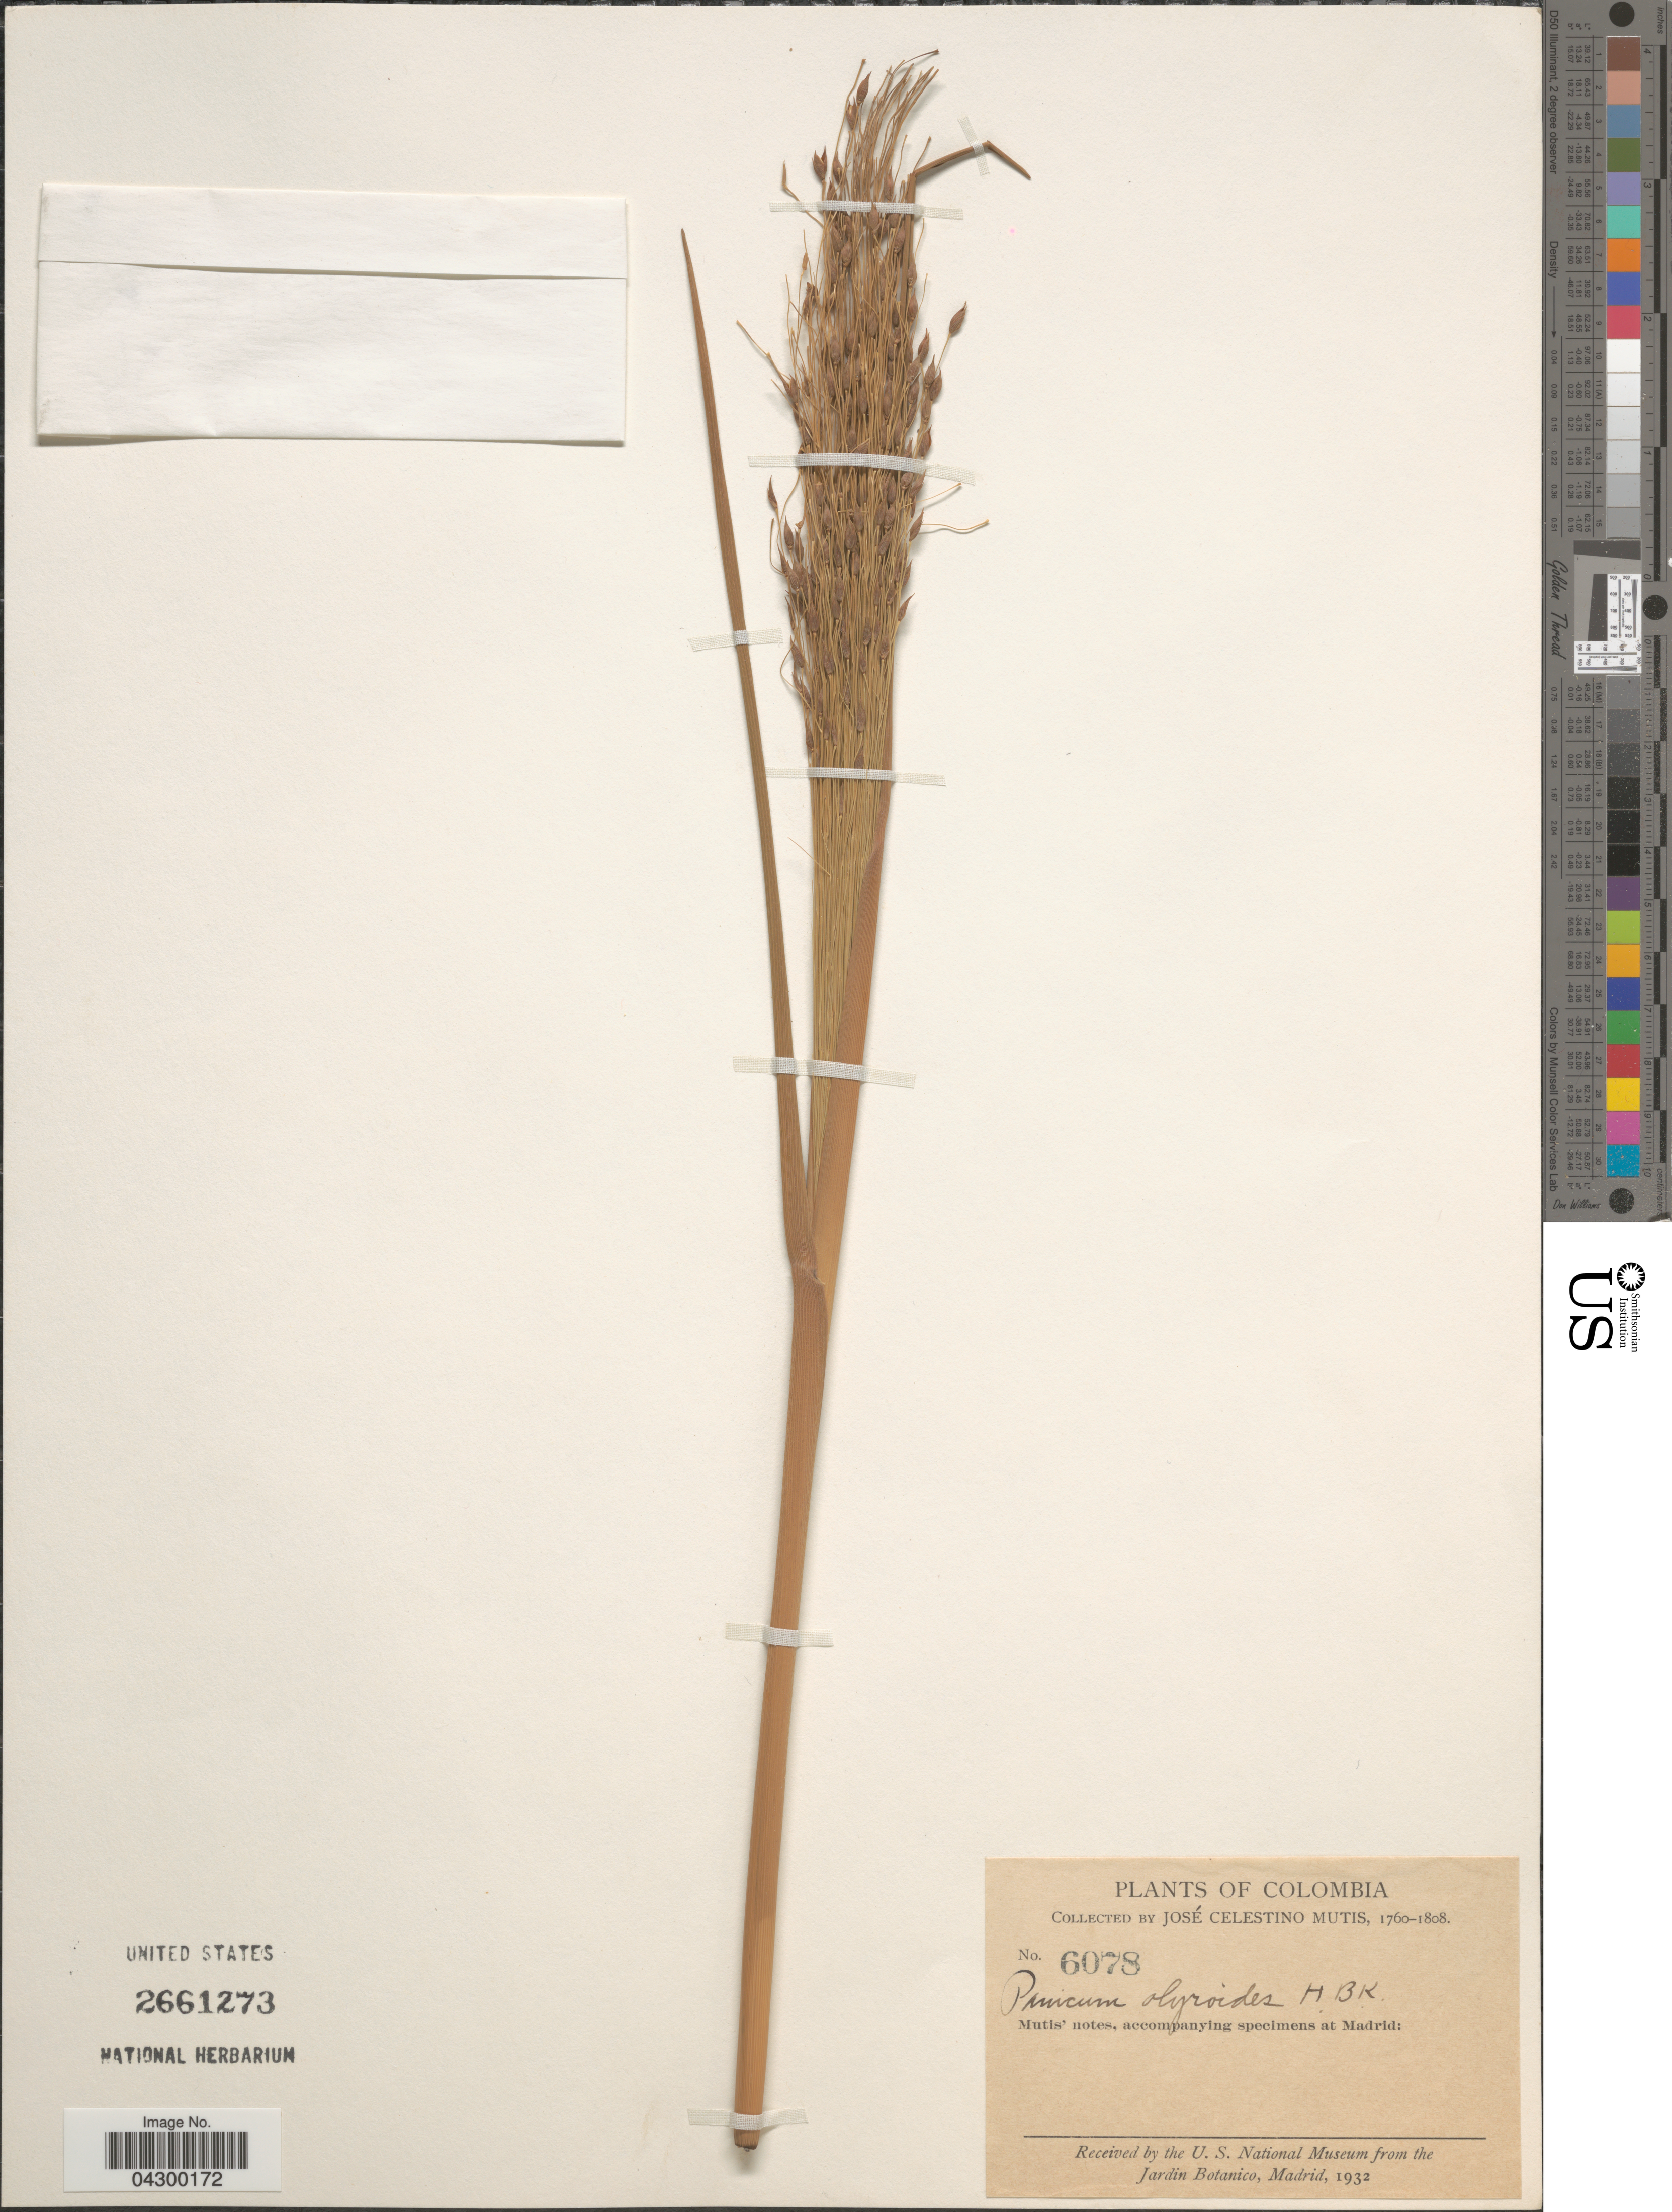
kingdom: Plantae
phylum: Tracheophyta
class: Liliopsida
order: Poales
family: Poaceae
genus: Panicum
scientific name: Panicum olyroides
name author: Kunth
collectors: J. C. B. Mutis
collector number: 6078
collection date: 1760/1808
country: Colombia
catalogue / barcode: US 2661273